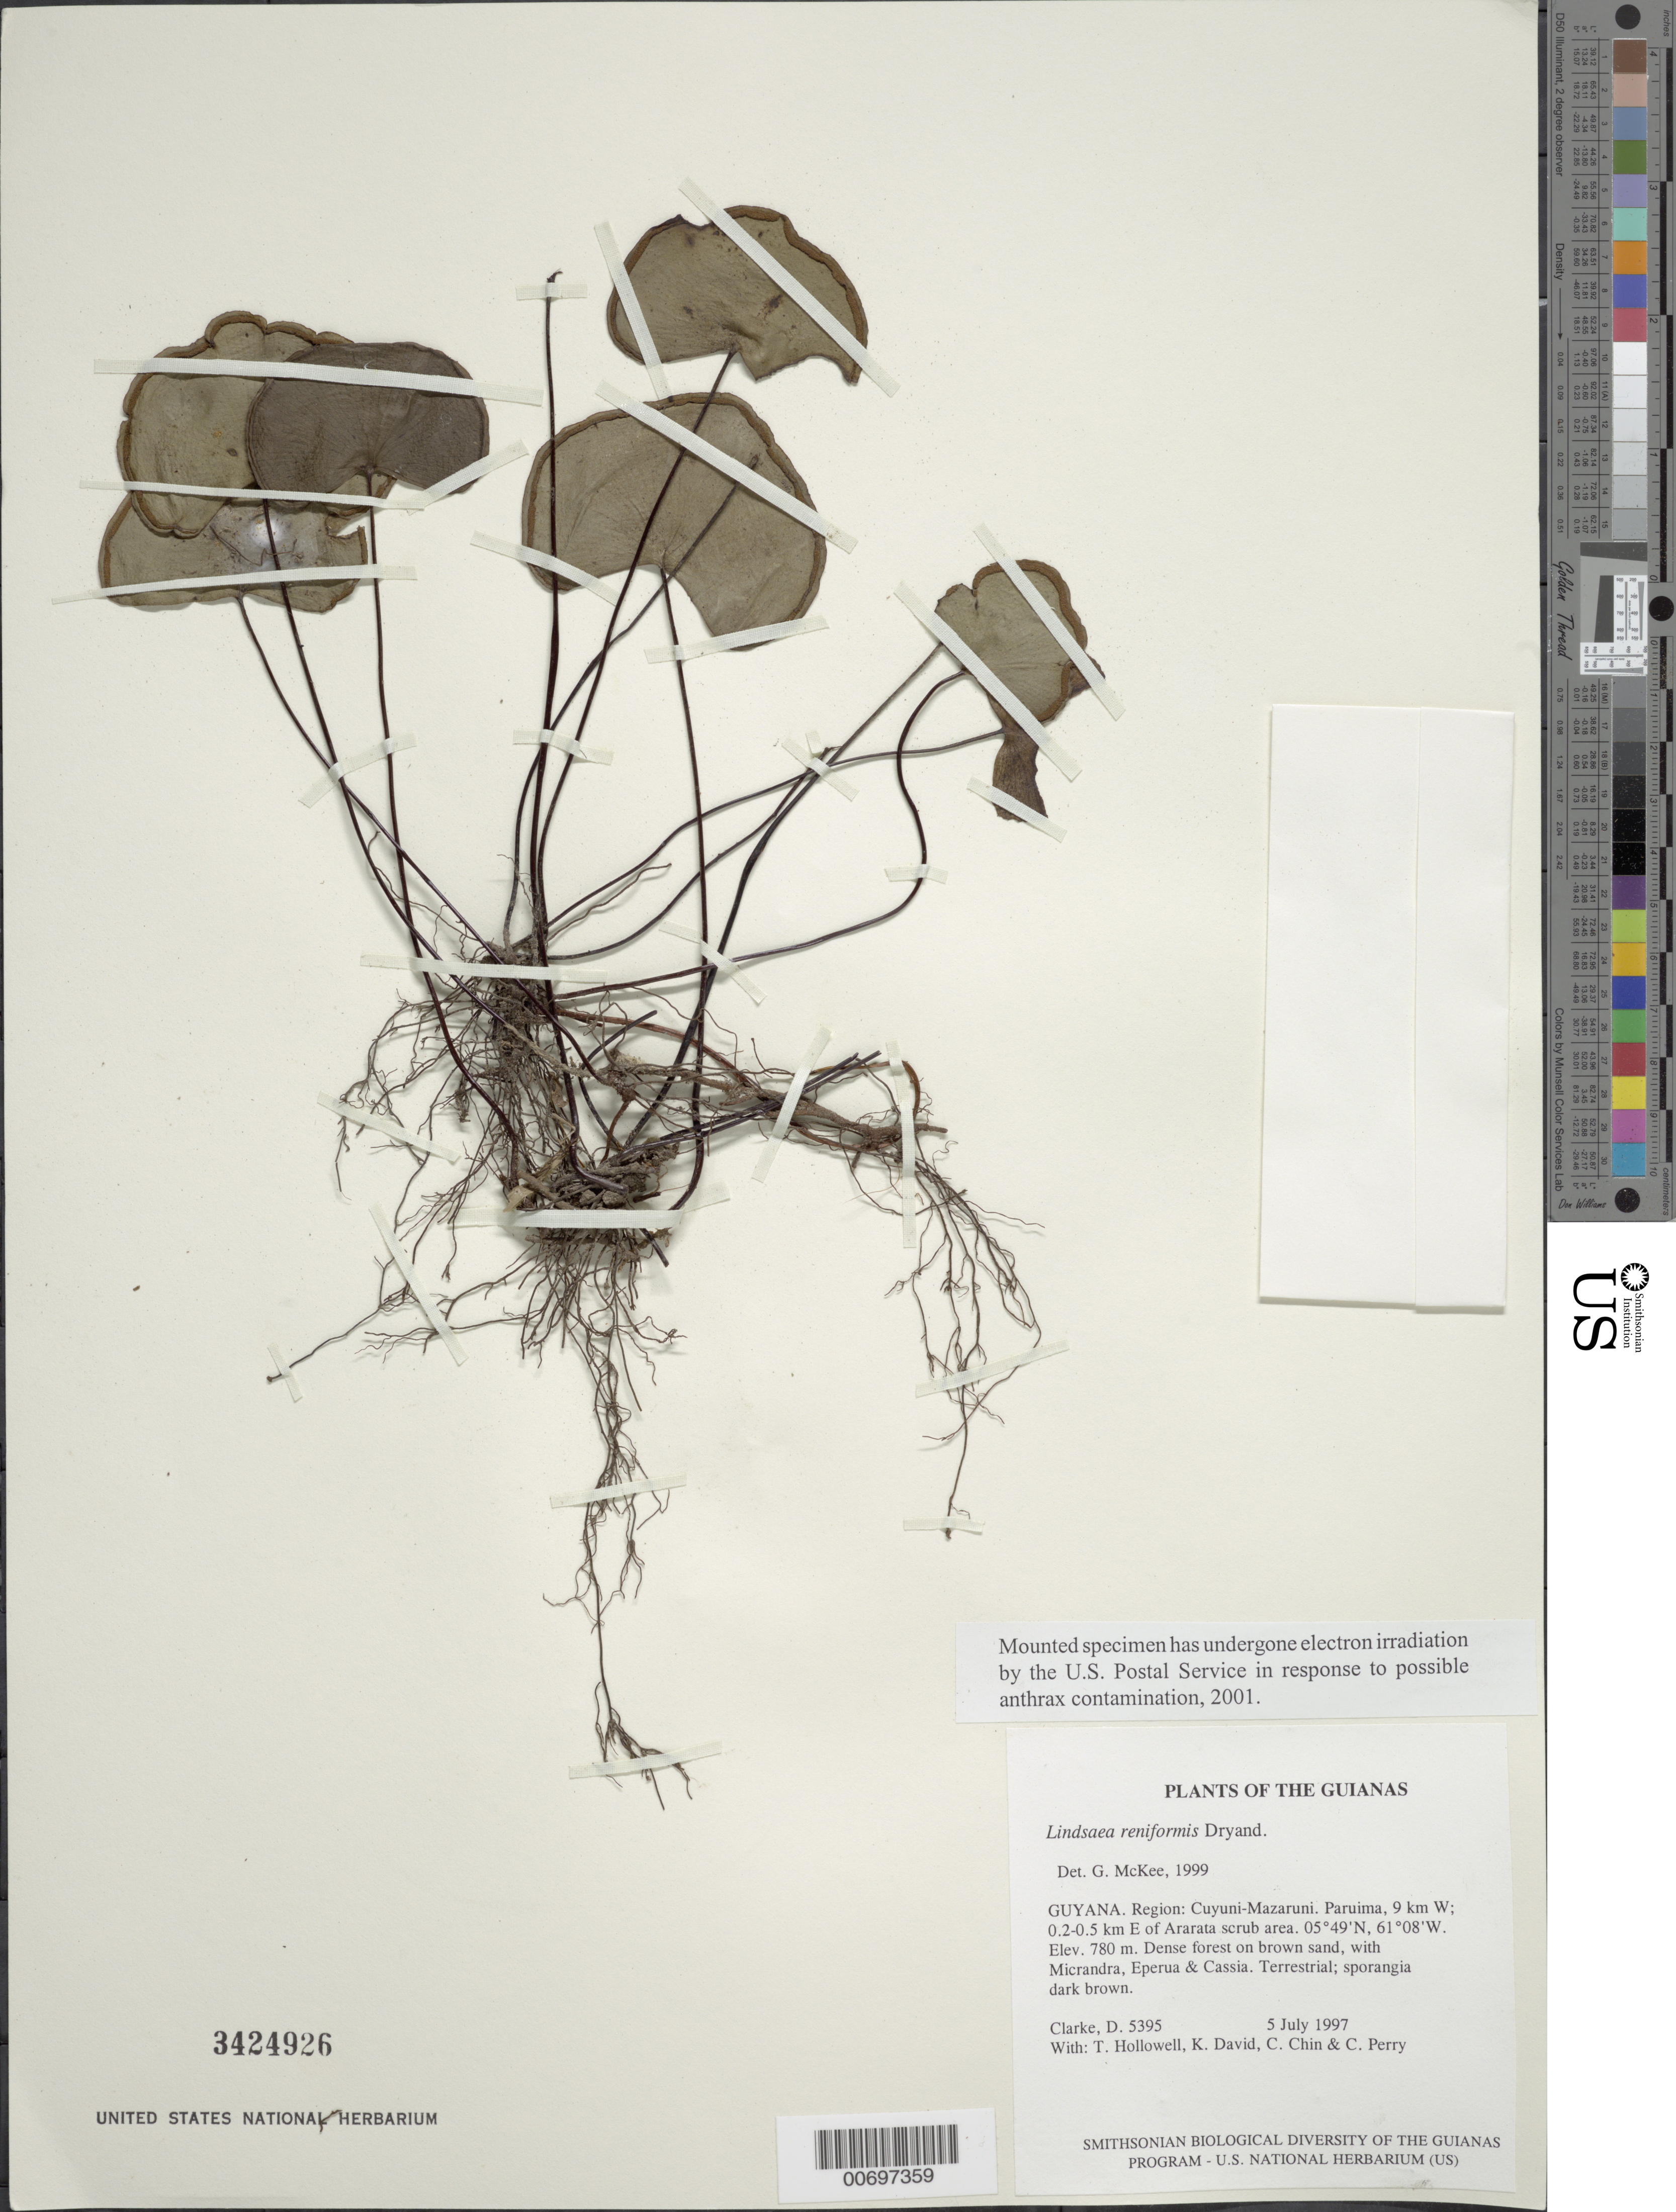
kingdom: Plantae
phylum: Tracheophyta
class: Polypodiopsida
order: Polypodiales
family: Lindsaeaceae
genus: Lindsaea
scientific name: Lindsaea reniformis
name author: Dryand.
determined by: McKee, G. S., (US), NMNH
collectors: H. D. Clarke, T. Hollowell, K. David, C. Chin & C. Perry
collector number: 5395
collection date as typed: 5 July 1997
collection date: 1997-07-05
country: Guyana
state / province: Cuyuni-Mazaruni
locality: Paruima, 9 km W; 0.2-0.5 km E of Ararata scrub area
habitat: Dense forest on brown sand, with Micrandra, Eperua & Cassia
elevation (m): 780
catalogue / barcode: US 3424926